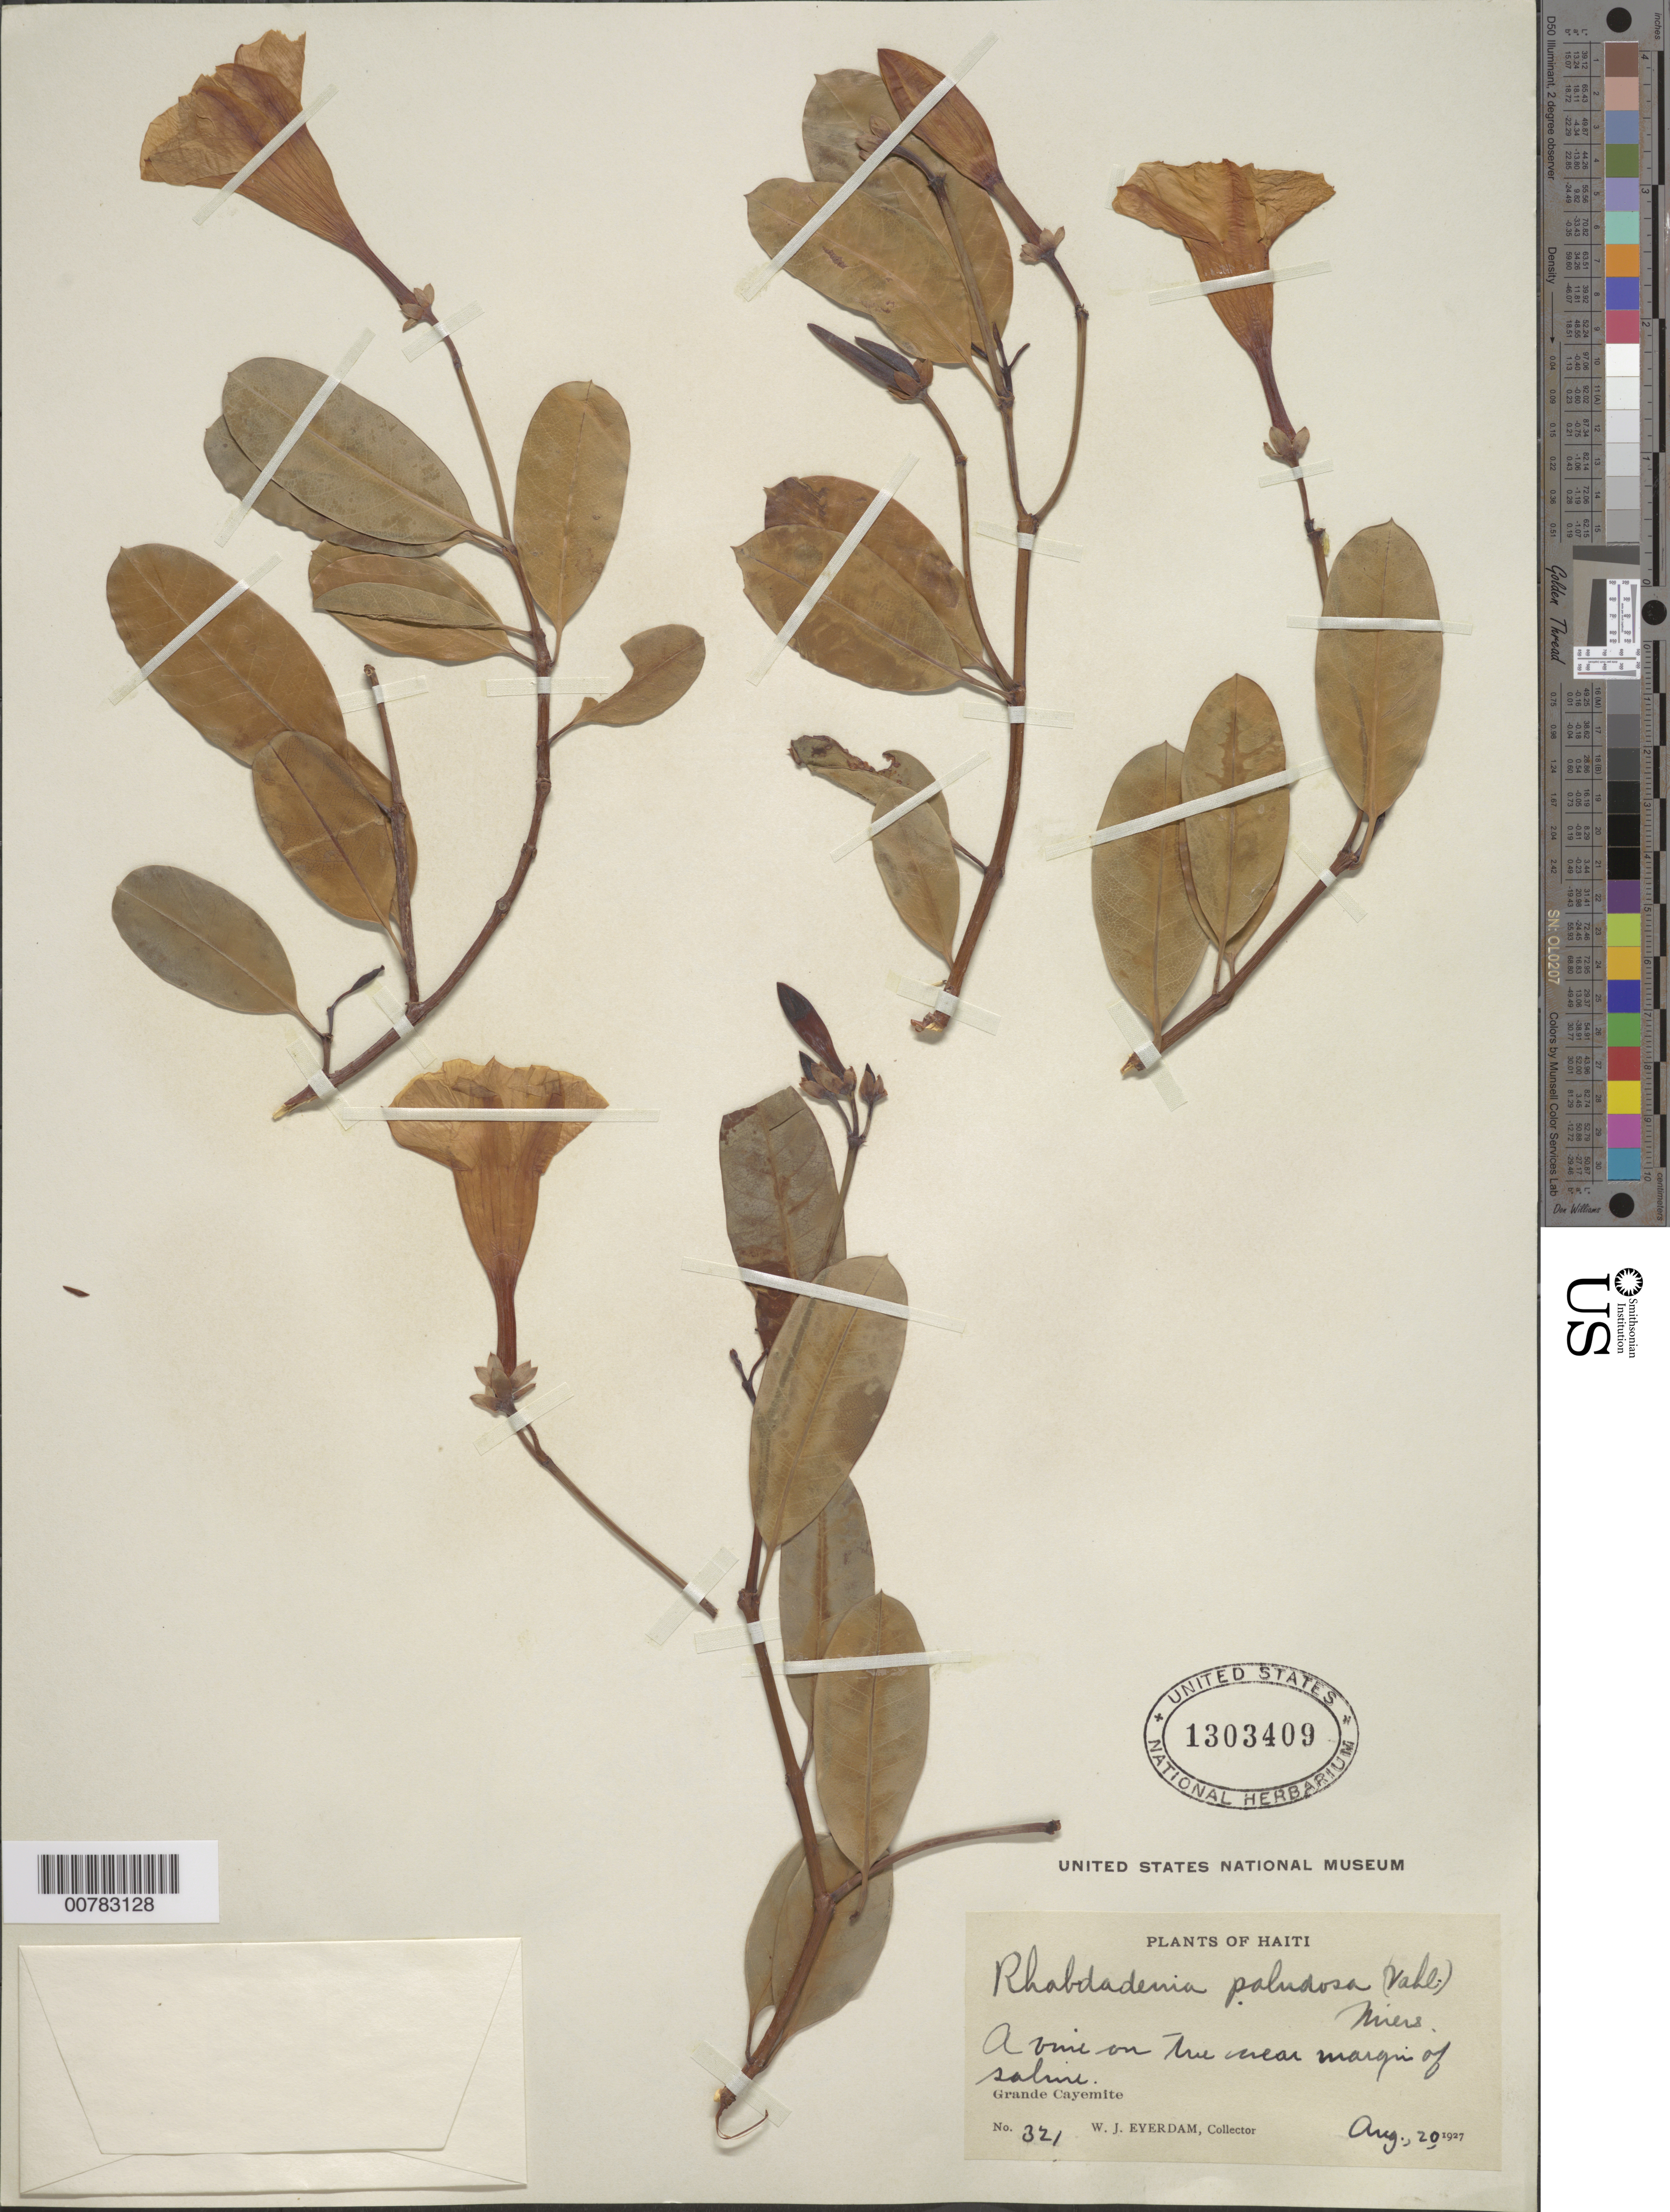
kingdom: Plantae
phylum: Tracheophyta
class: Magnoliopsida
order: Gentianales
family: Apocynaceae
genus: Rhabdadenia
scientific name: Rhabdadenia biflora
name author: (Jacq.) Müll. Arg.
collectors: W. J. Eyerdam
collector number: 321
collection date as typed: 20 Aug 1927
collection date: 1927-08-20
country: Haiti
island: Hispaniola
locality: Grande Cayemite.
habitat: Near margin of saline.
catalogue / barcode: US 1303409